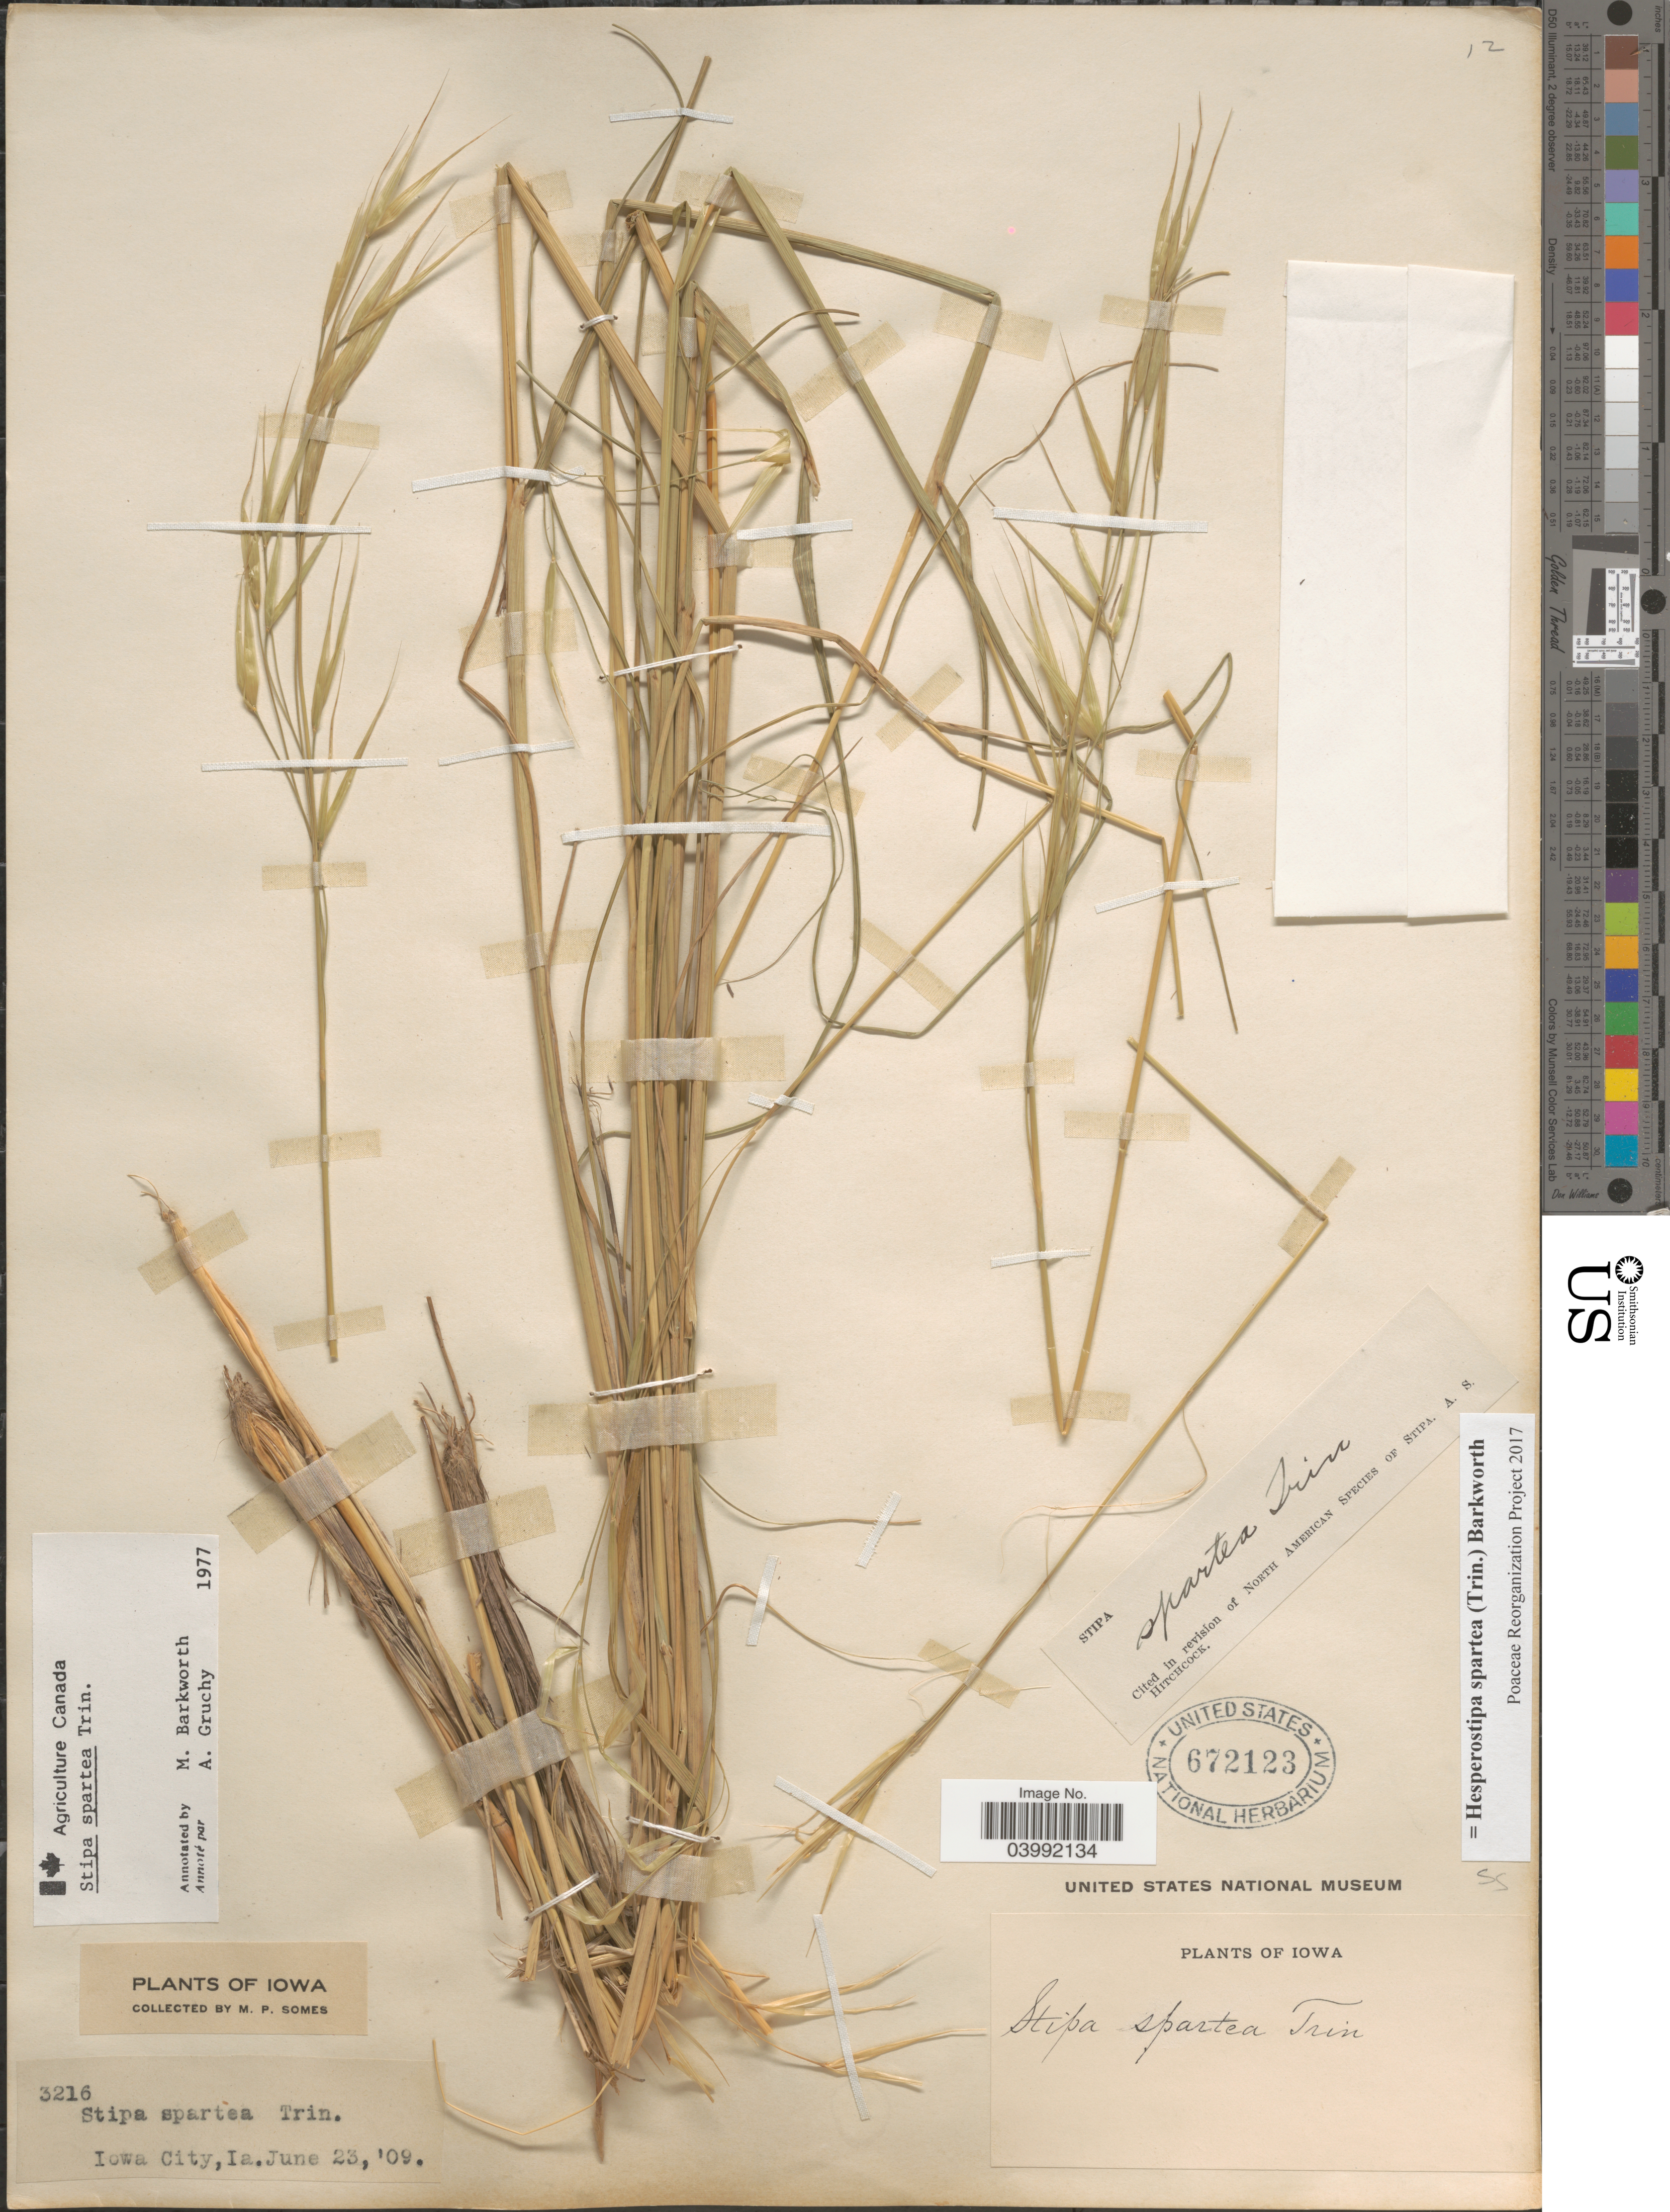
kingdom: Plantae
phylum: Tracheophyta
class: Liliopsida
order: Poales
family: Poaceae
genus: Hesperostipa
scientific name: Hesperostipa spartea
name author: (Trin.) Barkworth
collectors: M. Somes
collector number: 3216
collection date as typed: Transcribed d/m/y: 23/6/9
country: United States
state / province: Iowa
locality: Iowa City.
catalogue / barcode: US 672123